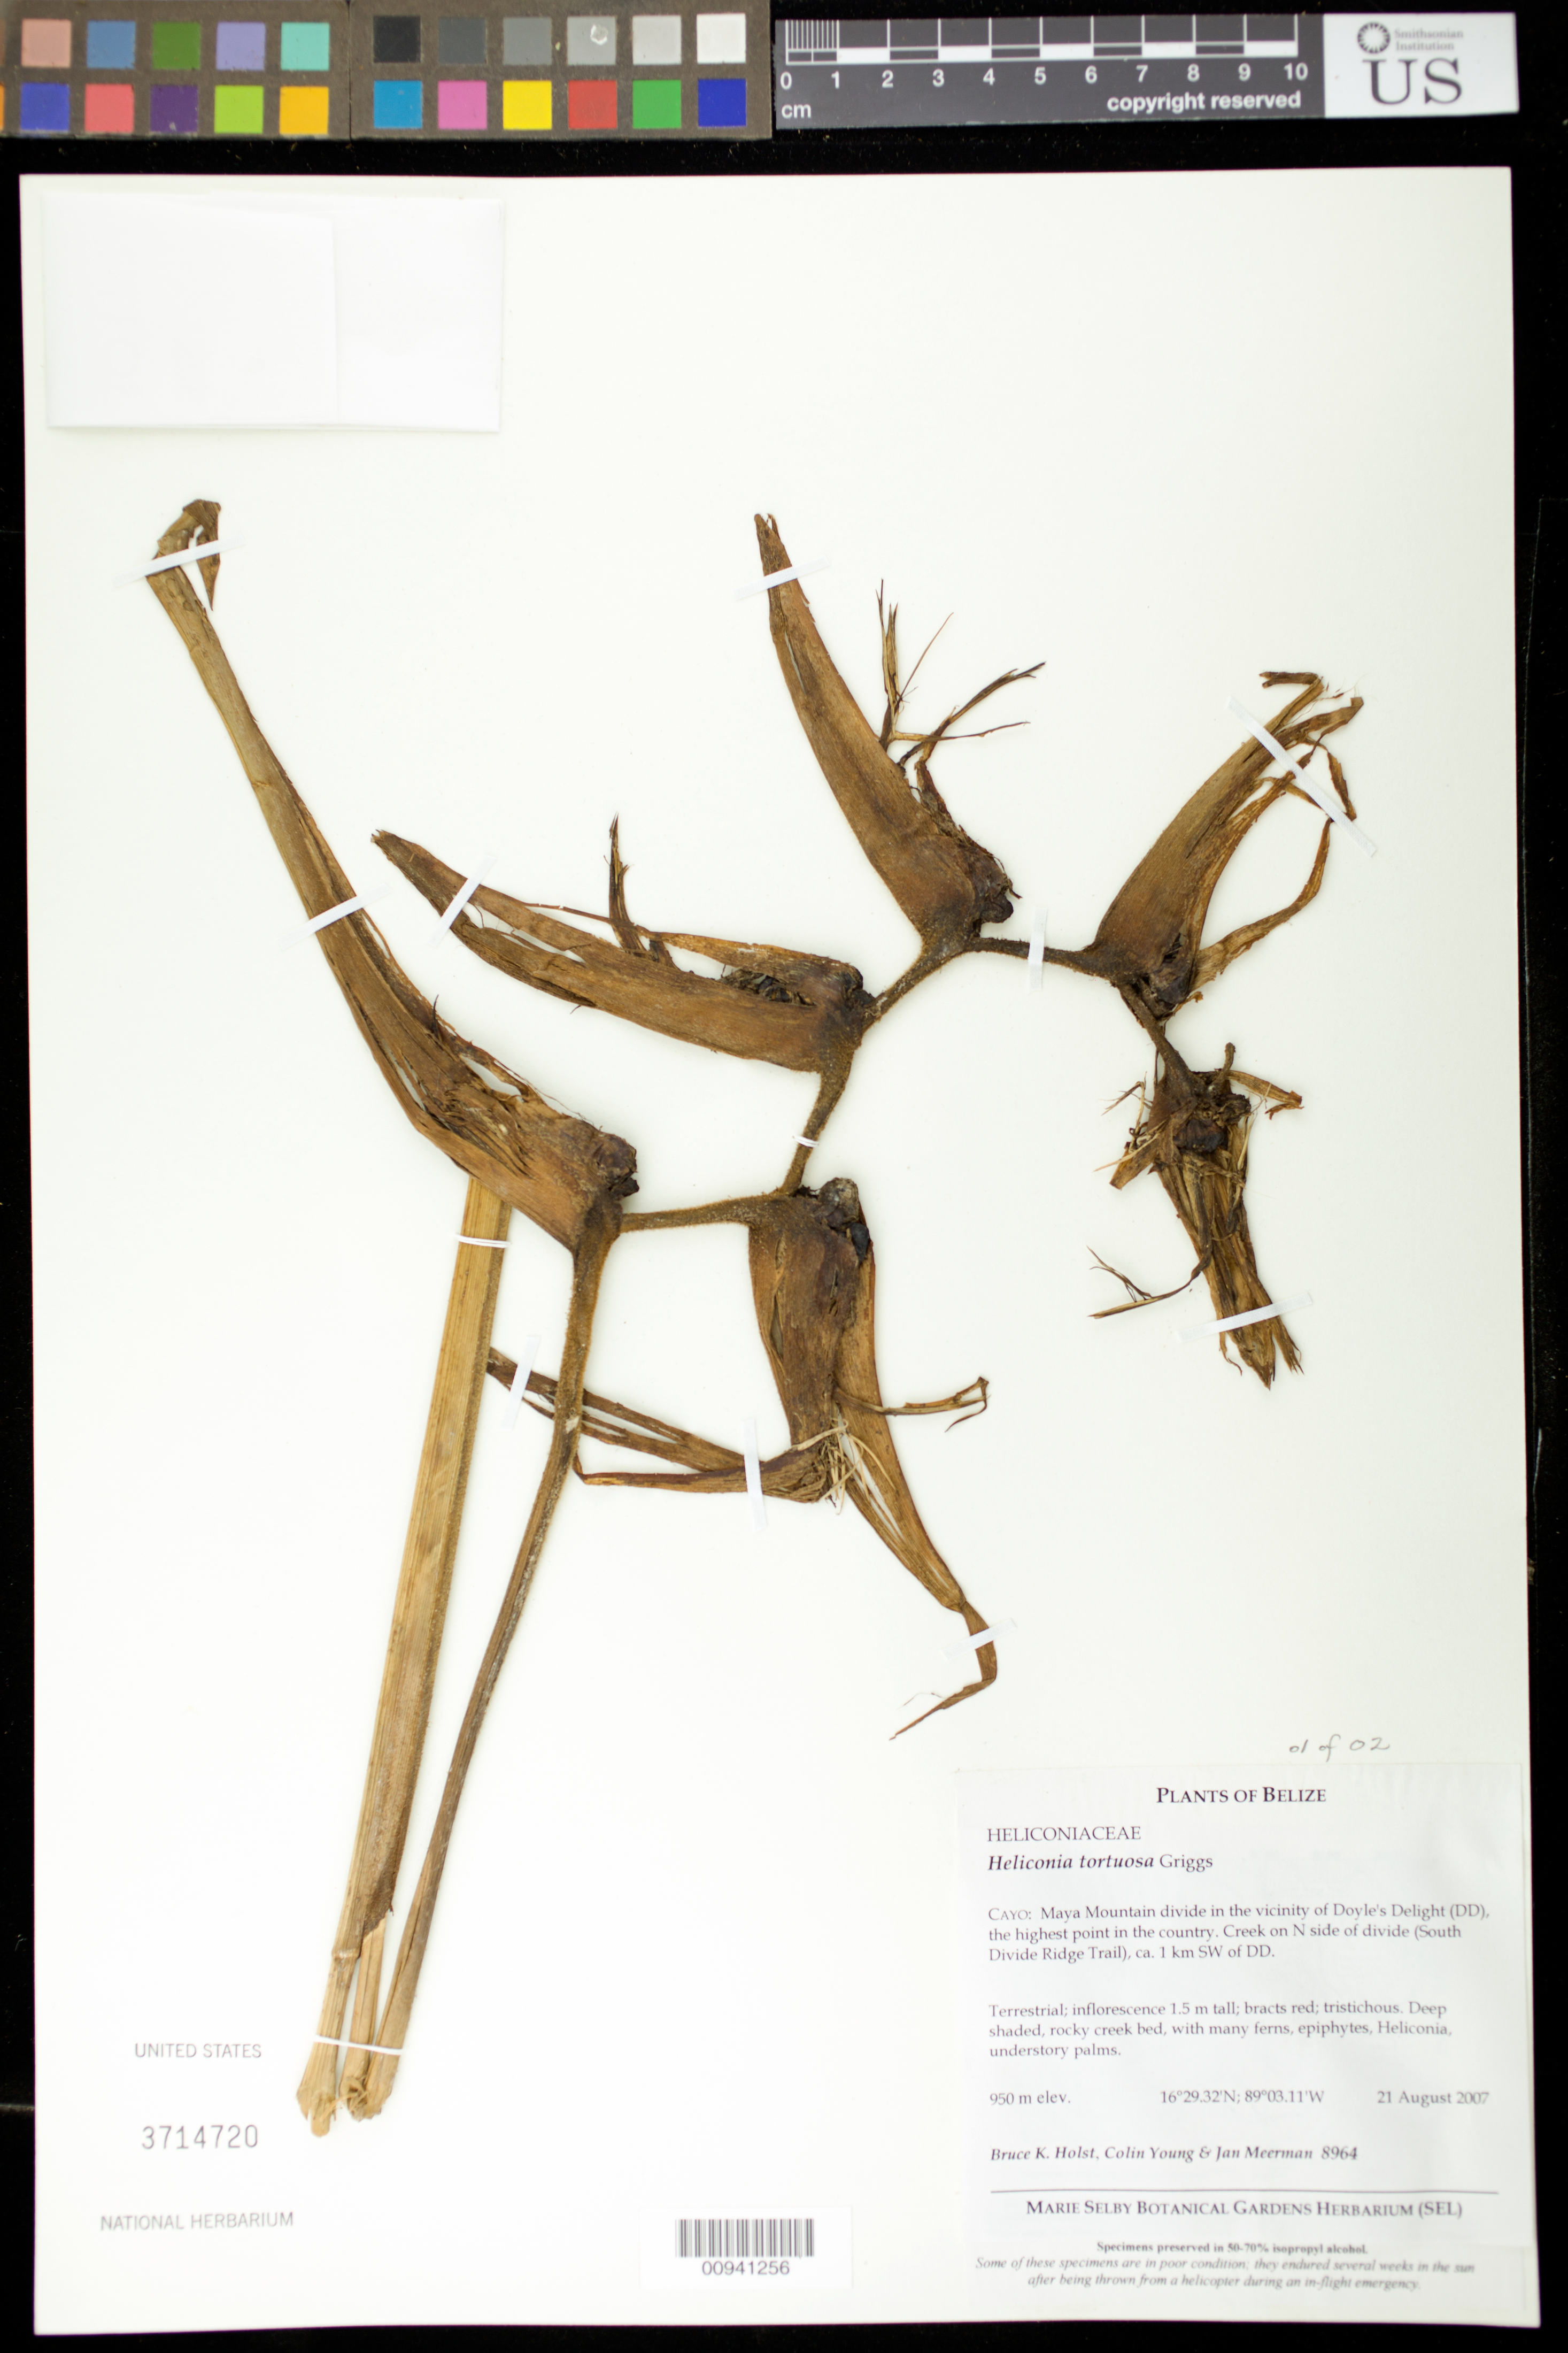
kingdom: Plantae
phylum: Tracheophyta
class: Liliopsida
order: Zingiberales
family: Heliconiaceae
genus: Heliconia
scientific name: Heliconia tortuosa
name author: R.F. Griggs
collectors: B. Holst, C. Young & J. Meerman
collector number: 8964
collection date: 2007-08-21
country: Belize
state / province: Cayo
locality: Maya Mountain divide in the vicinity of Doyle's Delight (DD). Creek on N side of divide (South Divide Ridge Trail), ca 1 KM SW of DD.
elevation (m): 950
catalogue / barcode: US 3714720